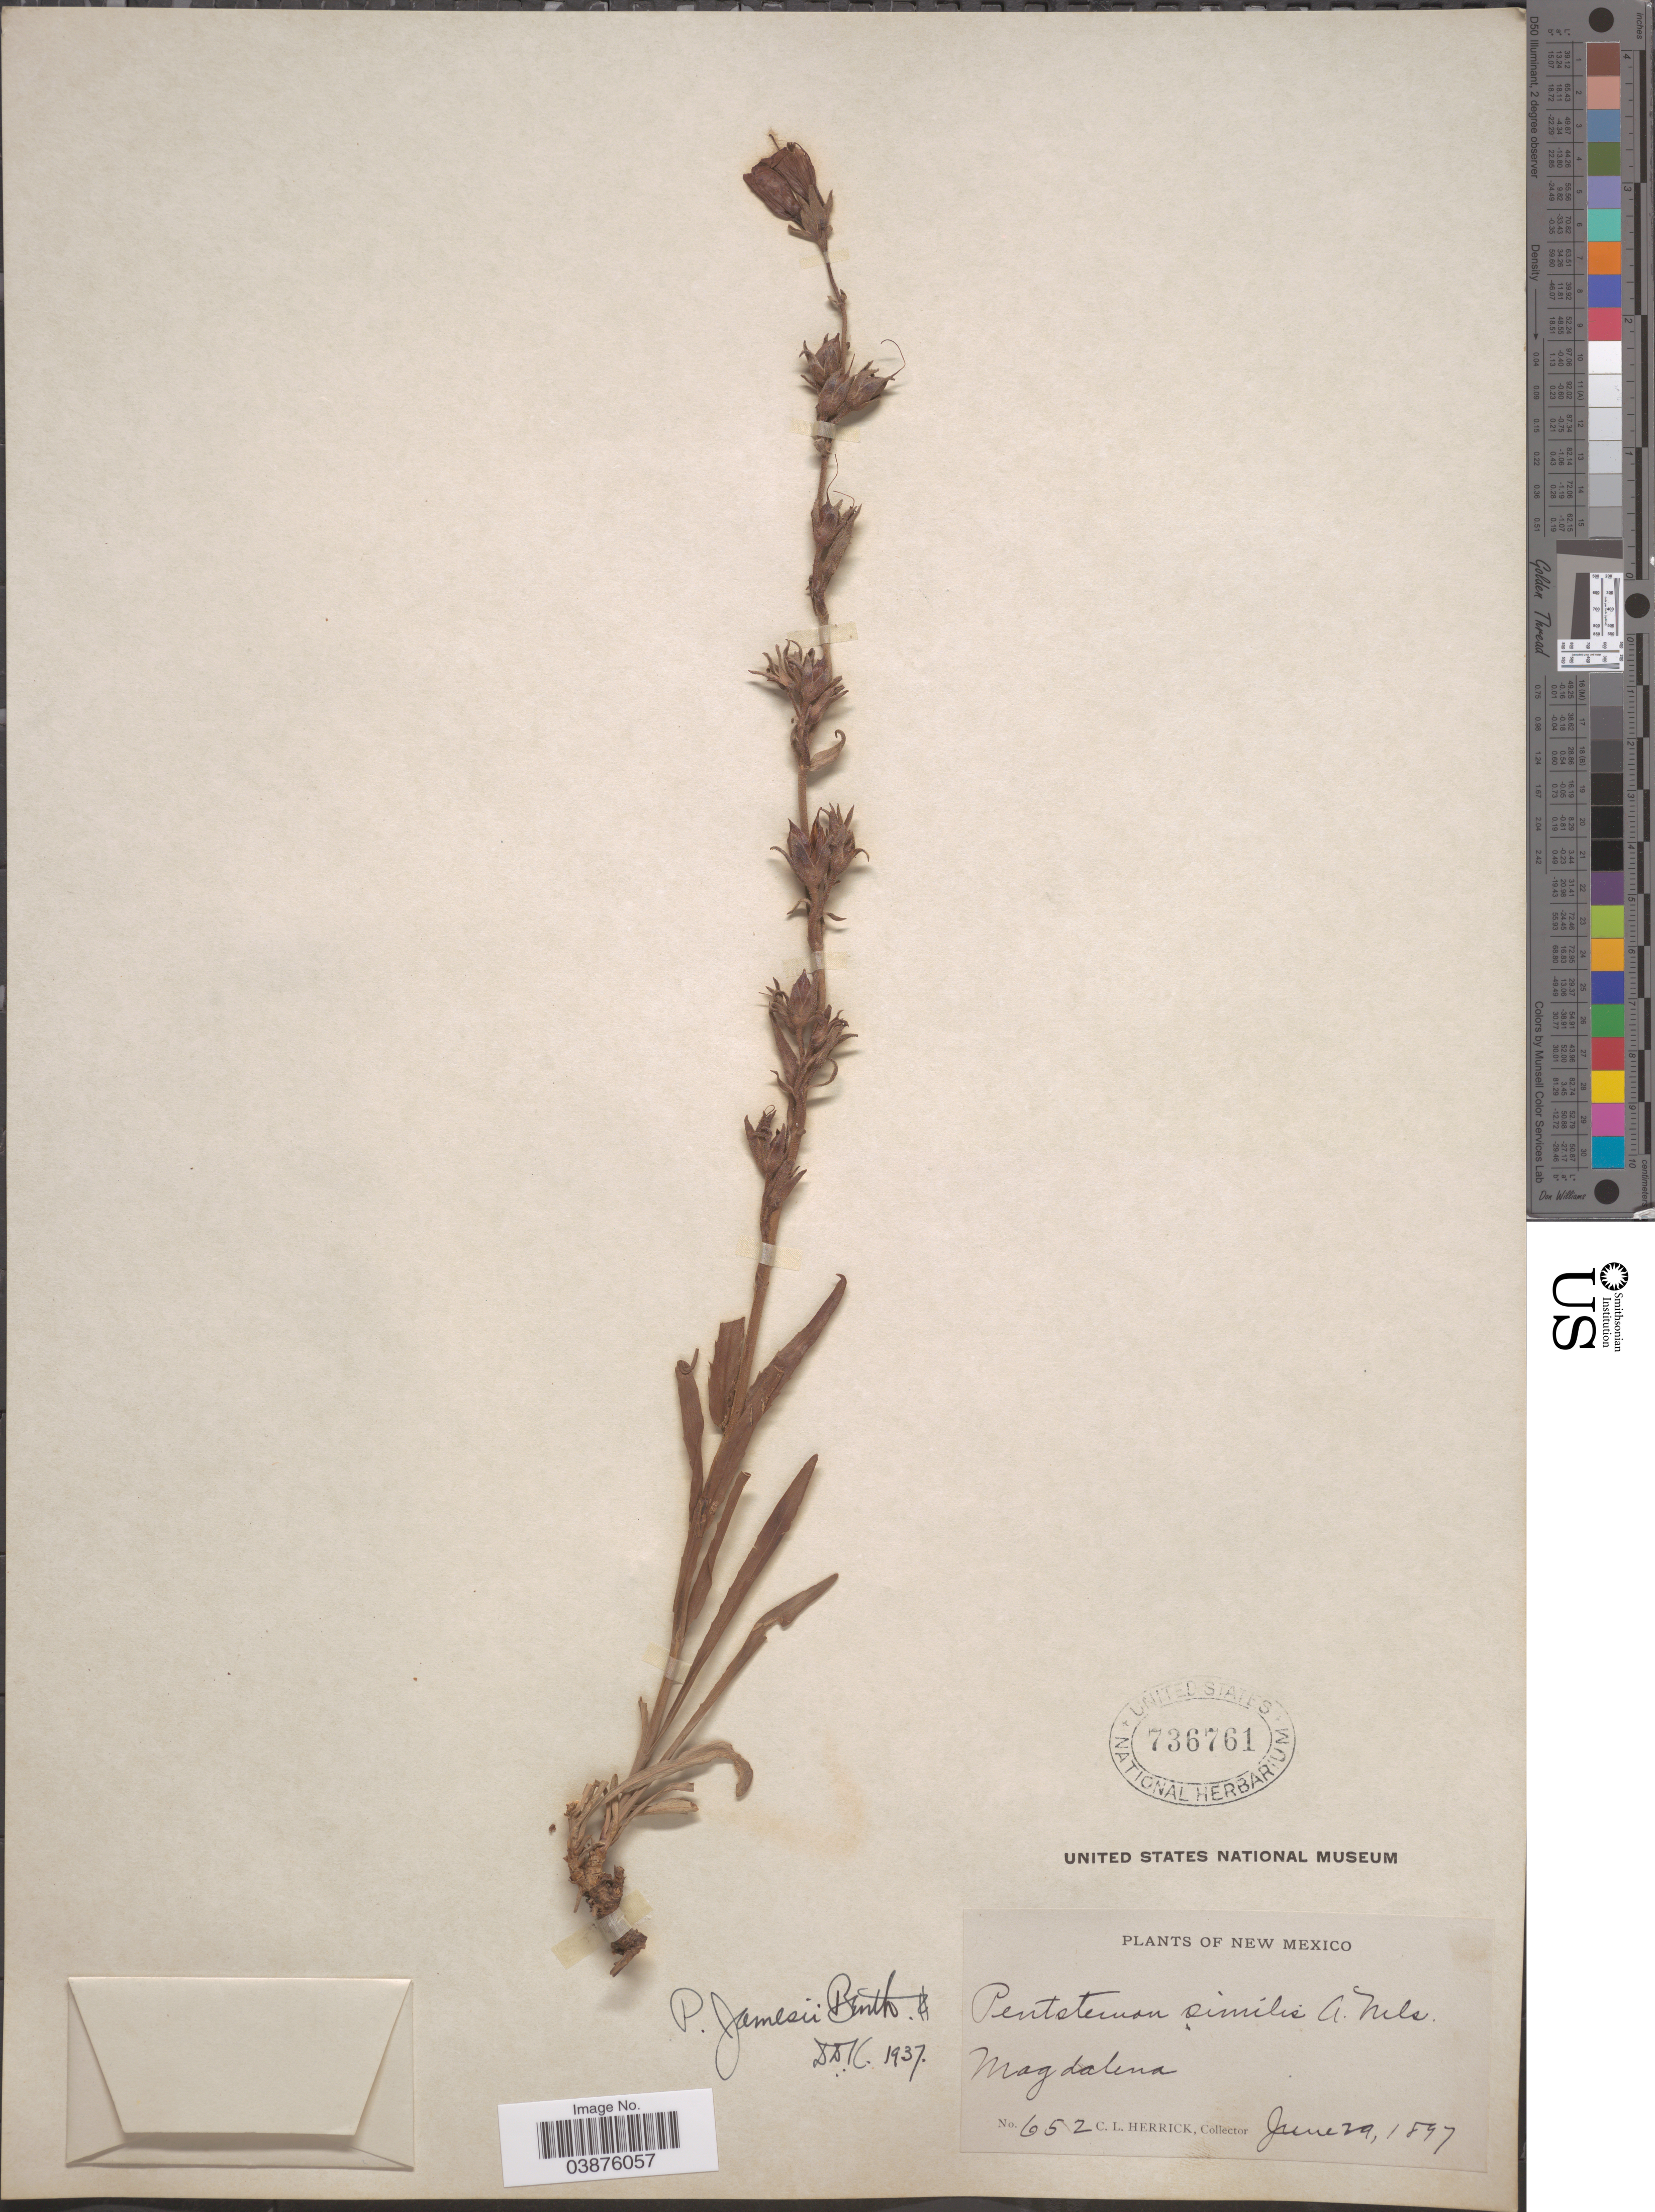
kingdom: Plantae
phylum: Tracheophyta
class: Magnoliopsida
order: Lamiales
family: Plantaginaceae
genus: Penstemon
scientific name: Penstemon jamesii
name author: Benth.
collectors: C. Herrick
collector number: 652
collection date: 1897-06-29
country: United States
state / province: New Mexico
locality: Magdalena.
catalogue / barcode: US 736761